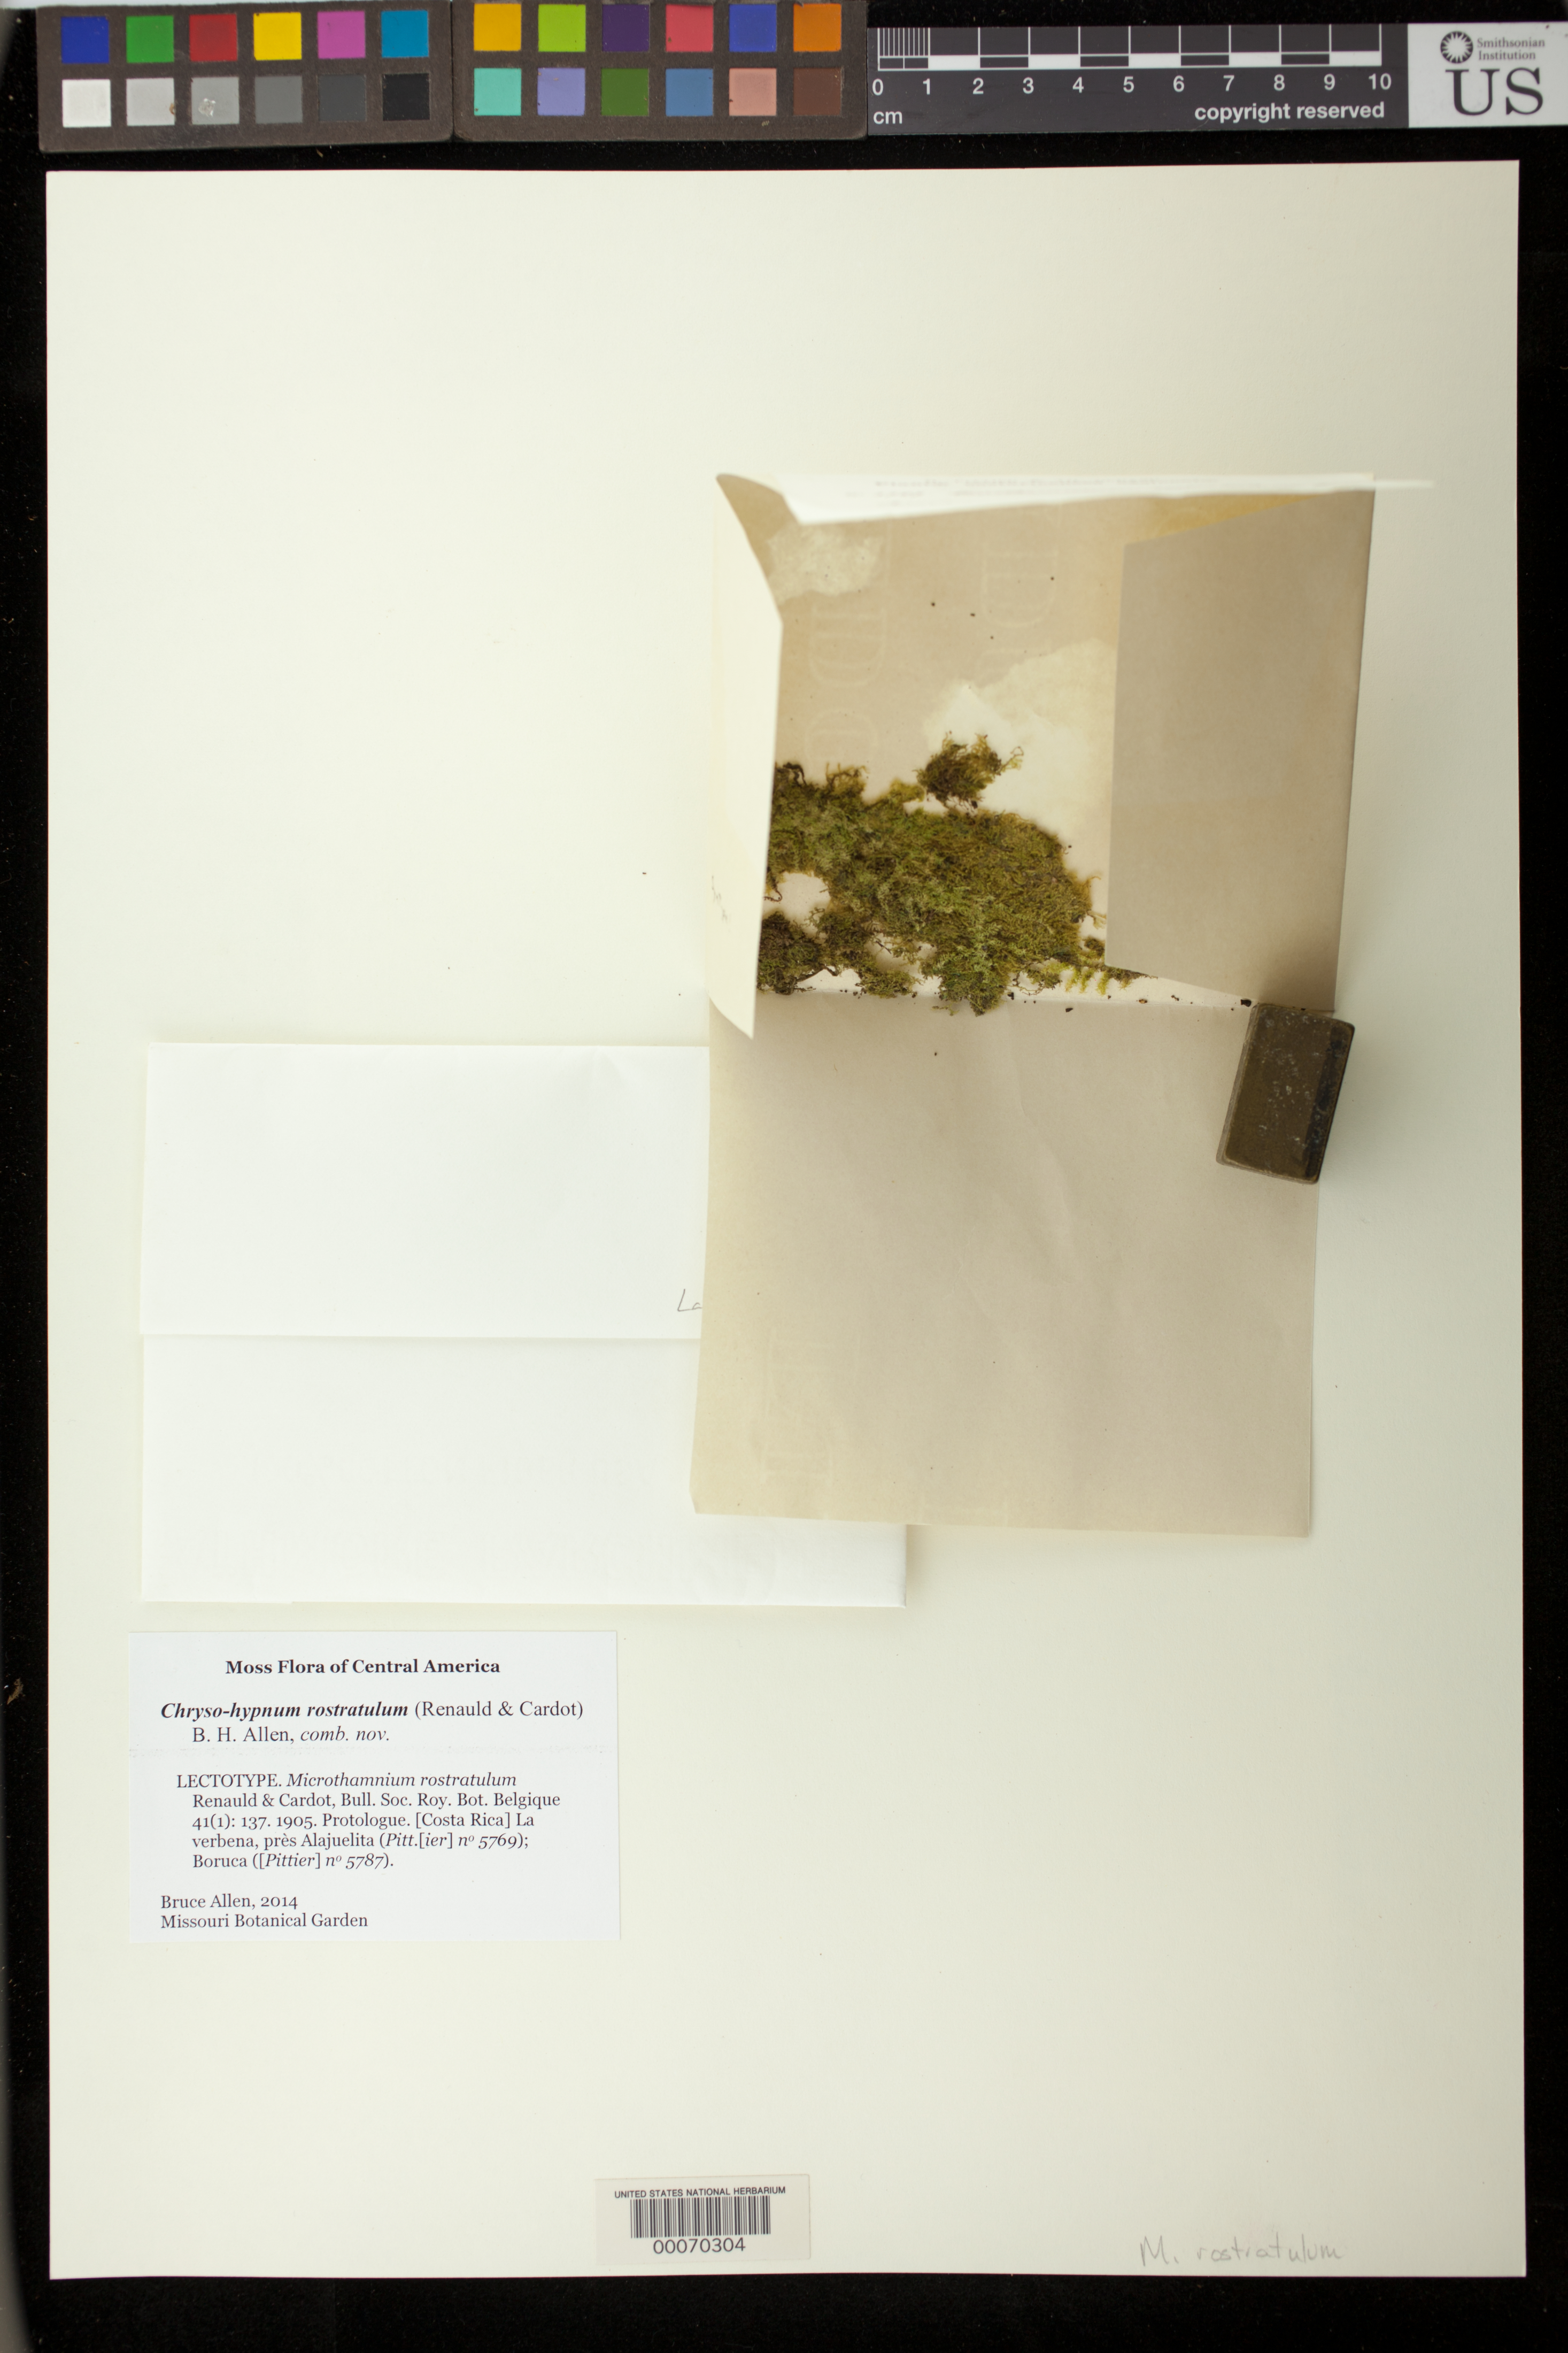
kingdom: Plantae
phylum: Bryophyta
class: Bryopsida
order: Hypnales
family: Hypnaceae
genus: Microthamnium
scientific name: Microthamnium rostratulum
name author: Renauld & Cardot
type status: Syntype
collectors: A. Tonduz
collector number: [Pittier] 5787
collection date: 1891-11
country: Costa Rica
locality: Boruca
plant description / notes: Specimen annotated as lectotype by B. Allen (2014)